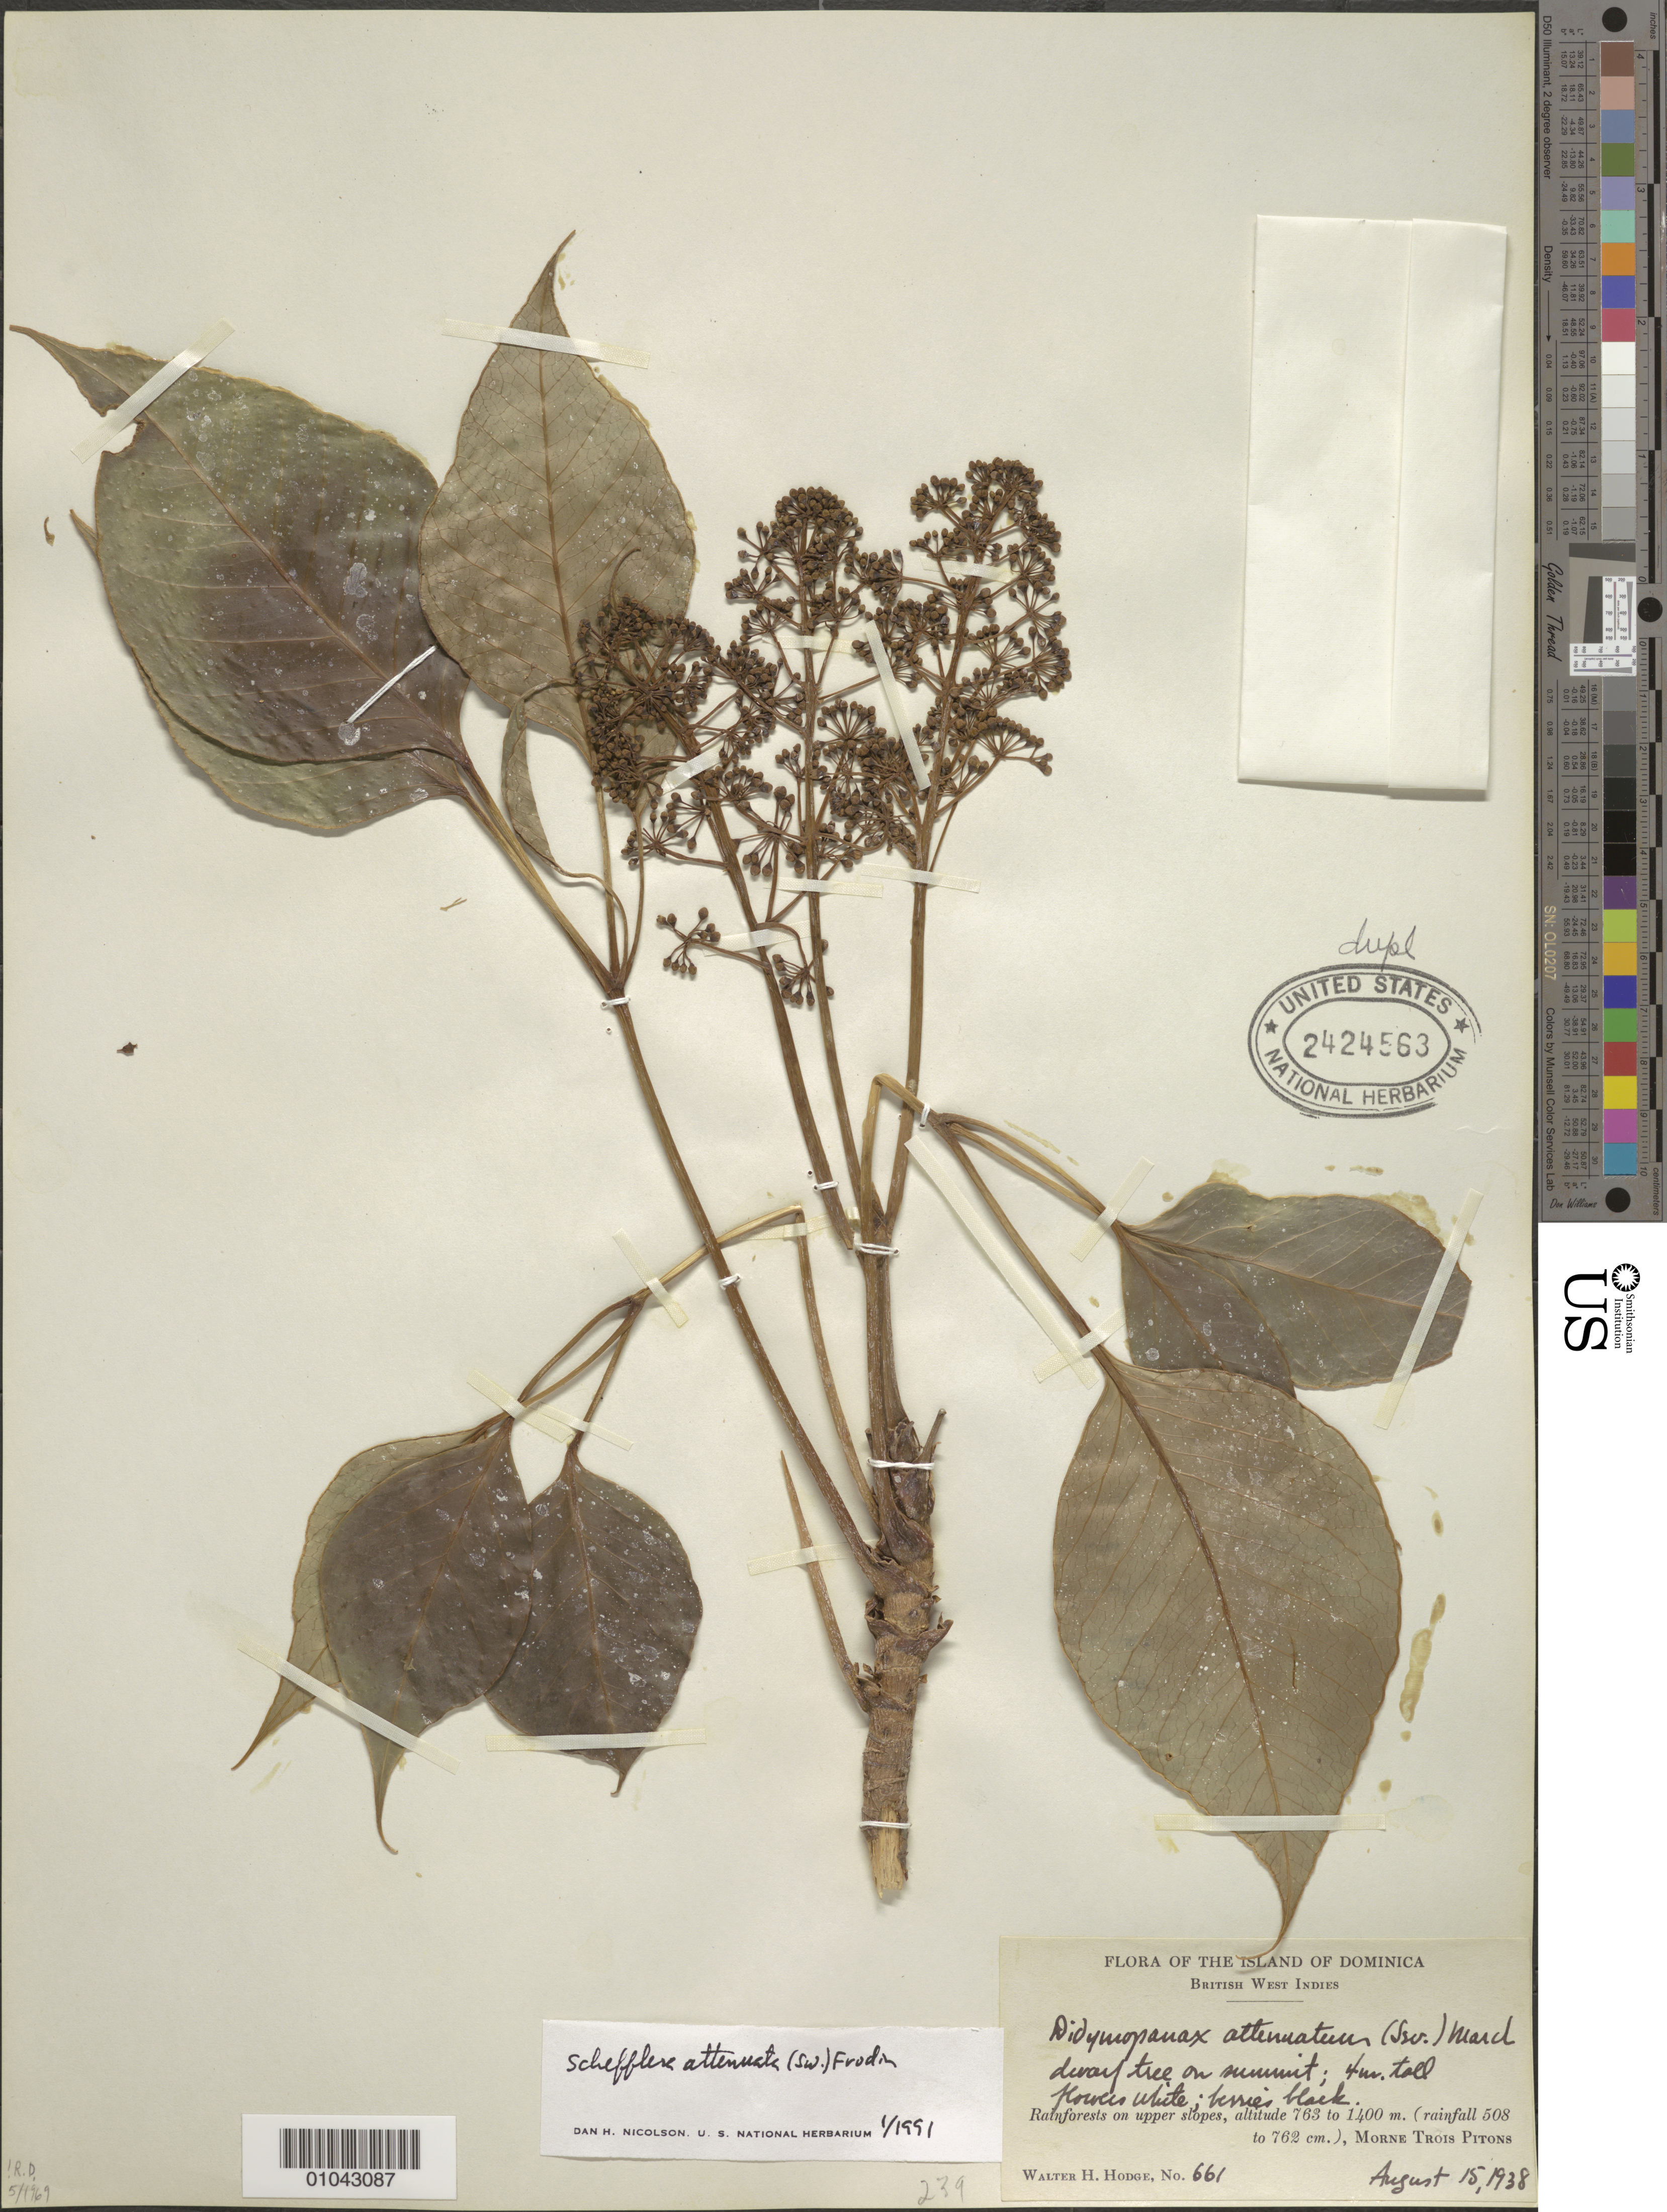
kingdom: Plantae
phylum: Tracheophyta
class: Magnoliopsida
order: Apiales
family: Araliaceae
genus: Schefflera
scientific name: Schefflera attenuata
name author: (Sw.) Frodin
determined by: Nicolson, Dan H.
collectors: W. Hodge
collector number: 661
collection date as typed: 15 Aug 1928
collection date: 1928-08-15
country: Dominica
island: Dominica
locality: Morne Trois Pitons, summit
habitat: Rainforests on upper slopes, rainfall 508 to 762 cm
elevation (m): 763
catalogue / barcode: US 2424563